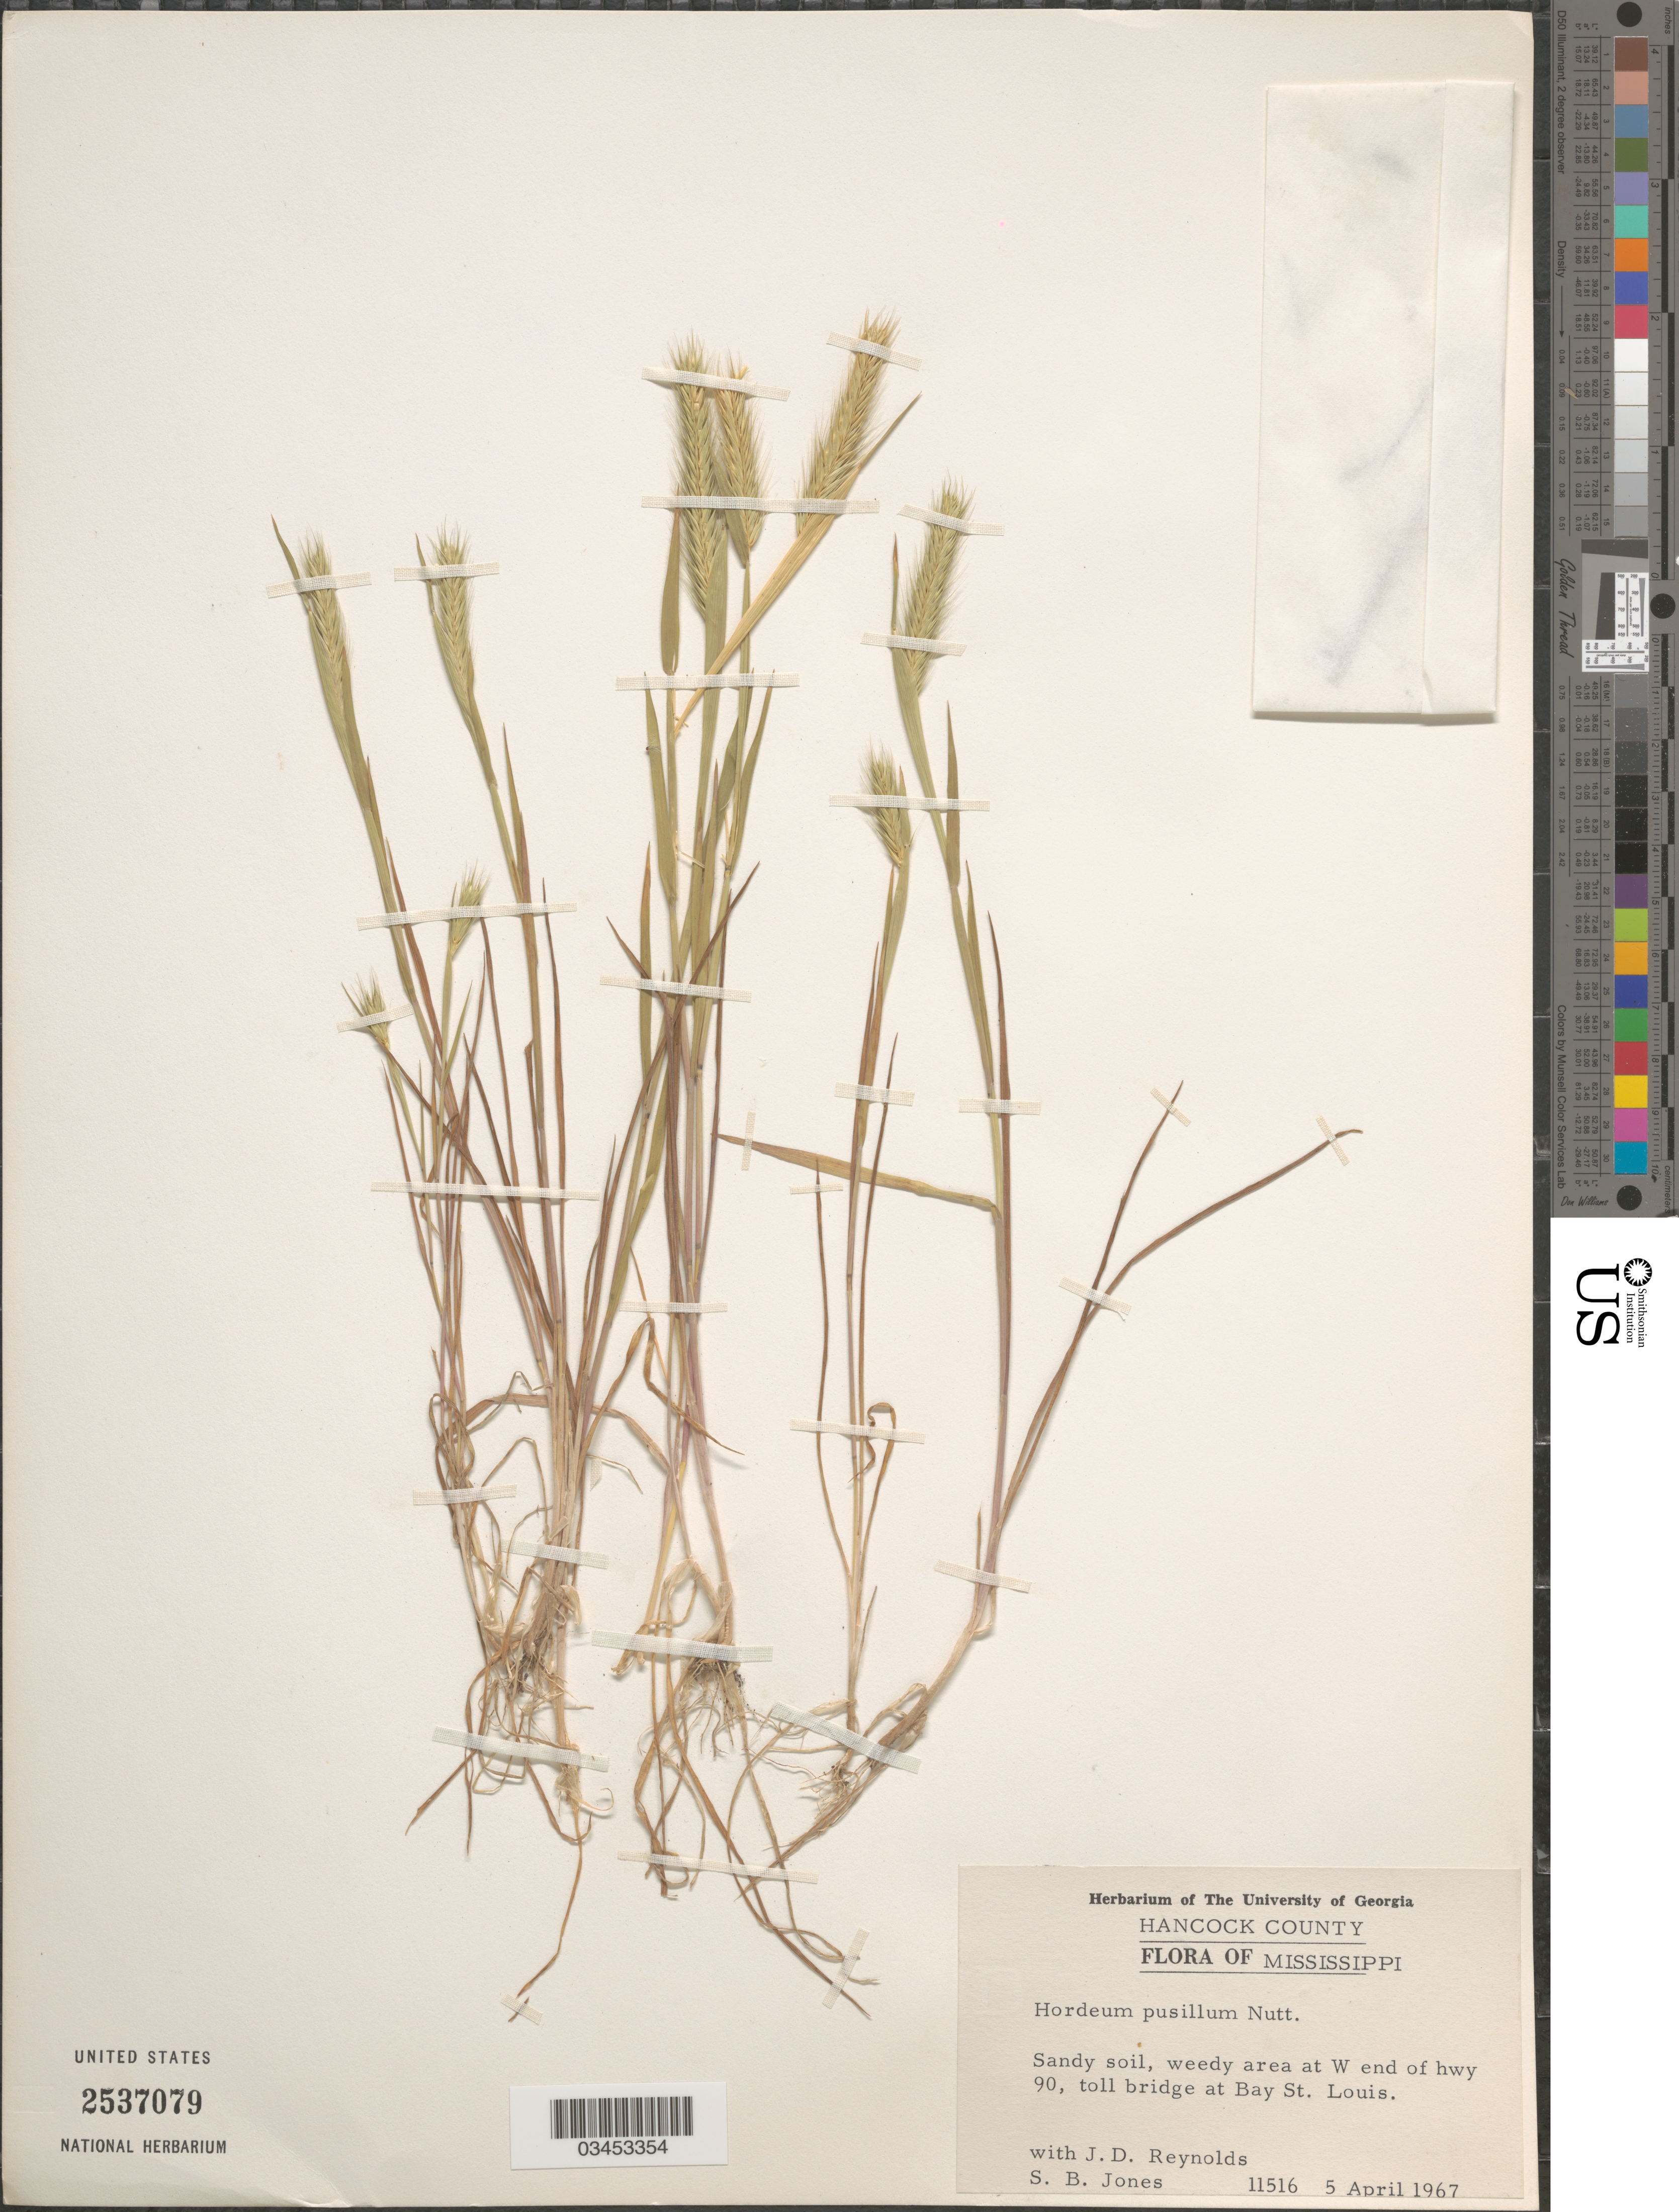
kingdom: Plantae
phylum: Tracheophyta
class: Liliopsida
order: Poales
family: Poaceae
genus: Hordeum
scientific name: Hordeum pusillum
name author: Nutt.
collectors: J. Reynolds & S. B. Jones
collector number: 11516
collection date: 1967-04-05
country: United States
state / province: Mississippi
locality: Hancock County. Weedy area at W end of hwy 90, toll bridge at Bay St. Louis.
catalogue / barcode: US 2537079